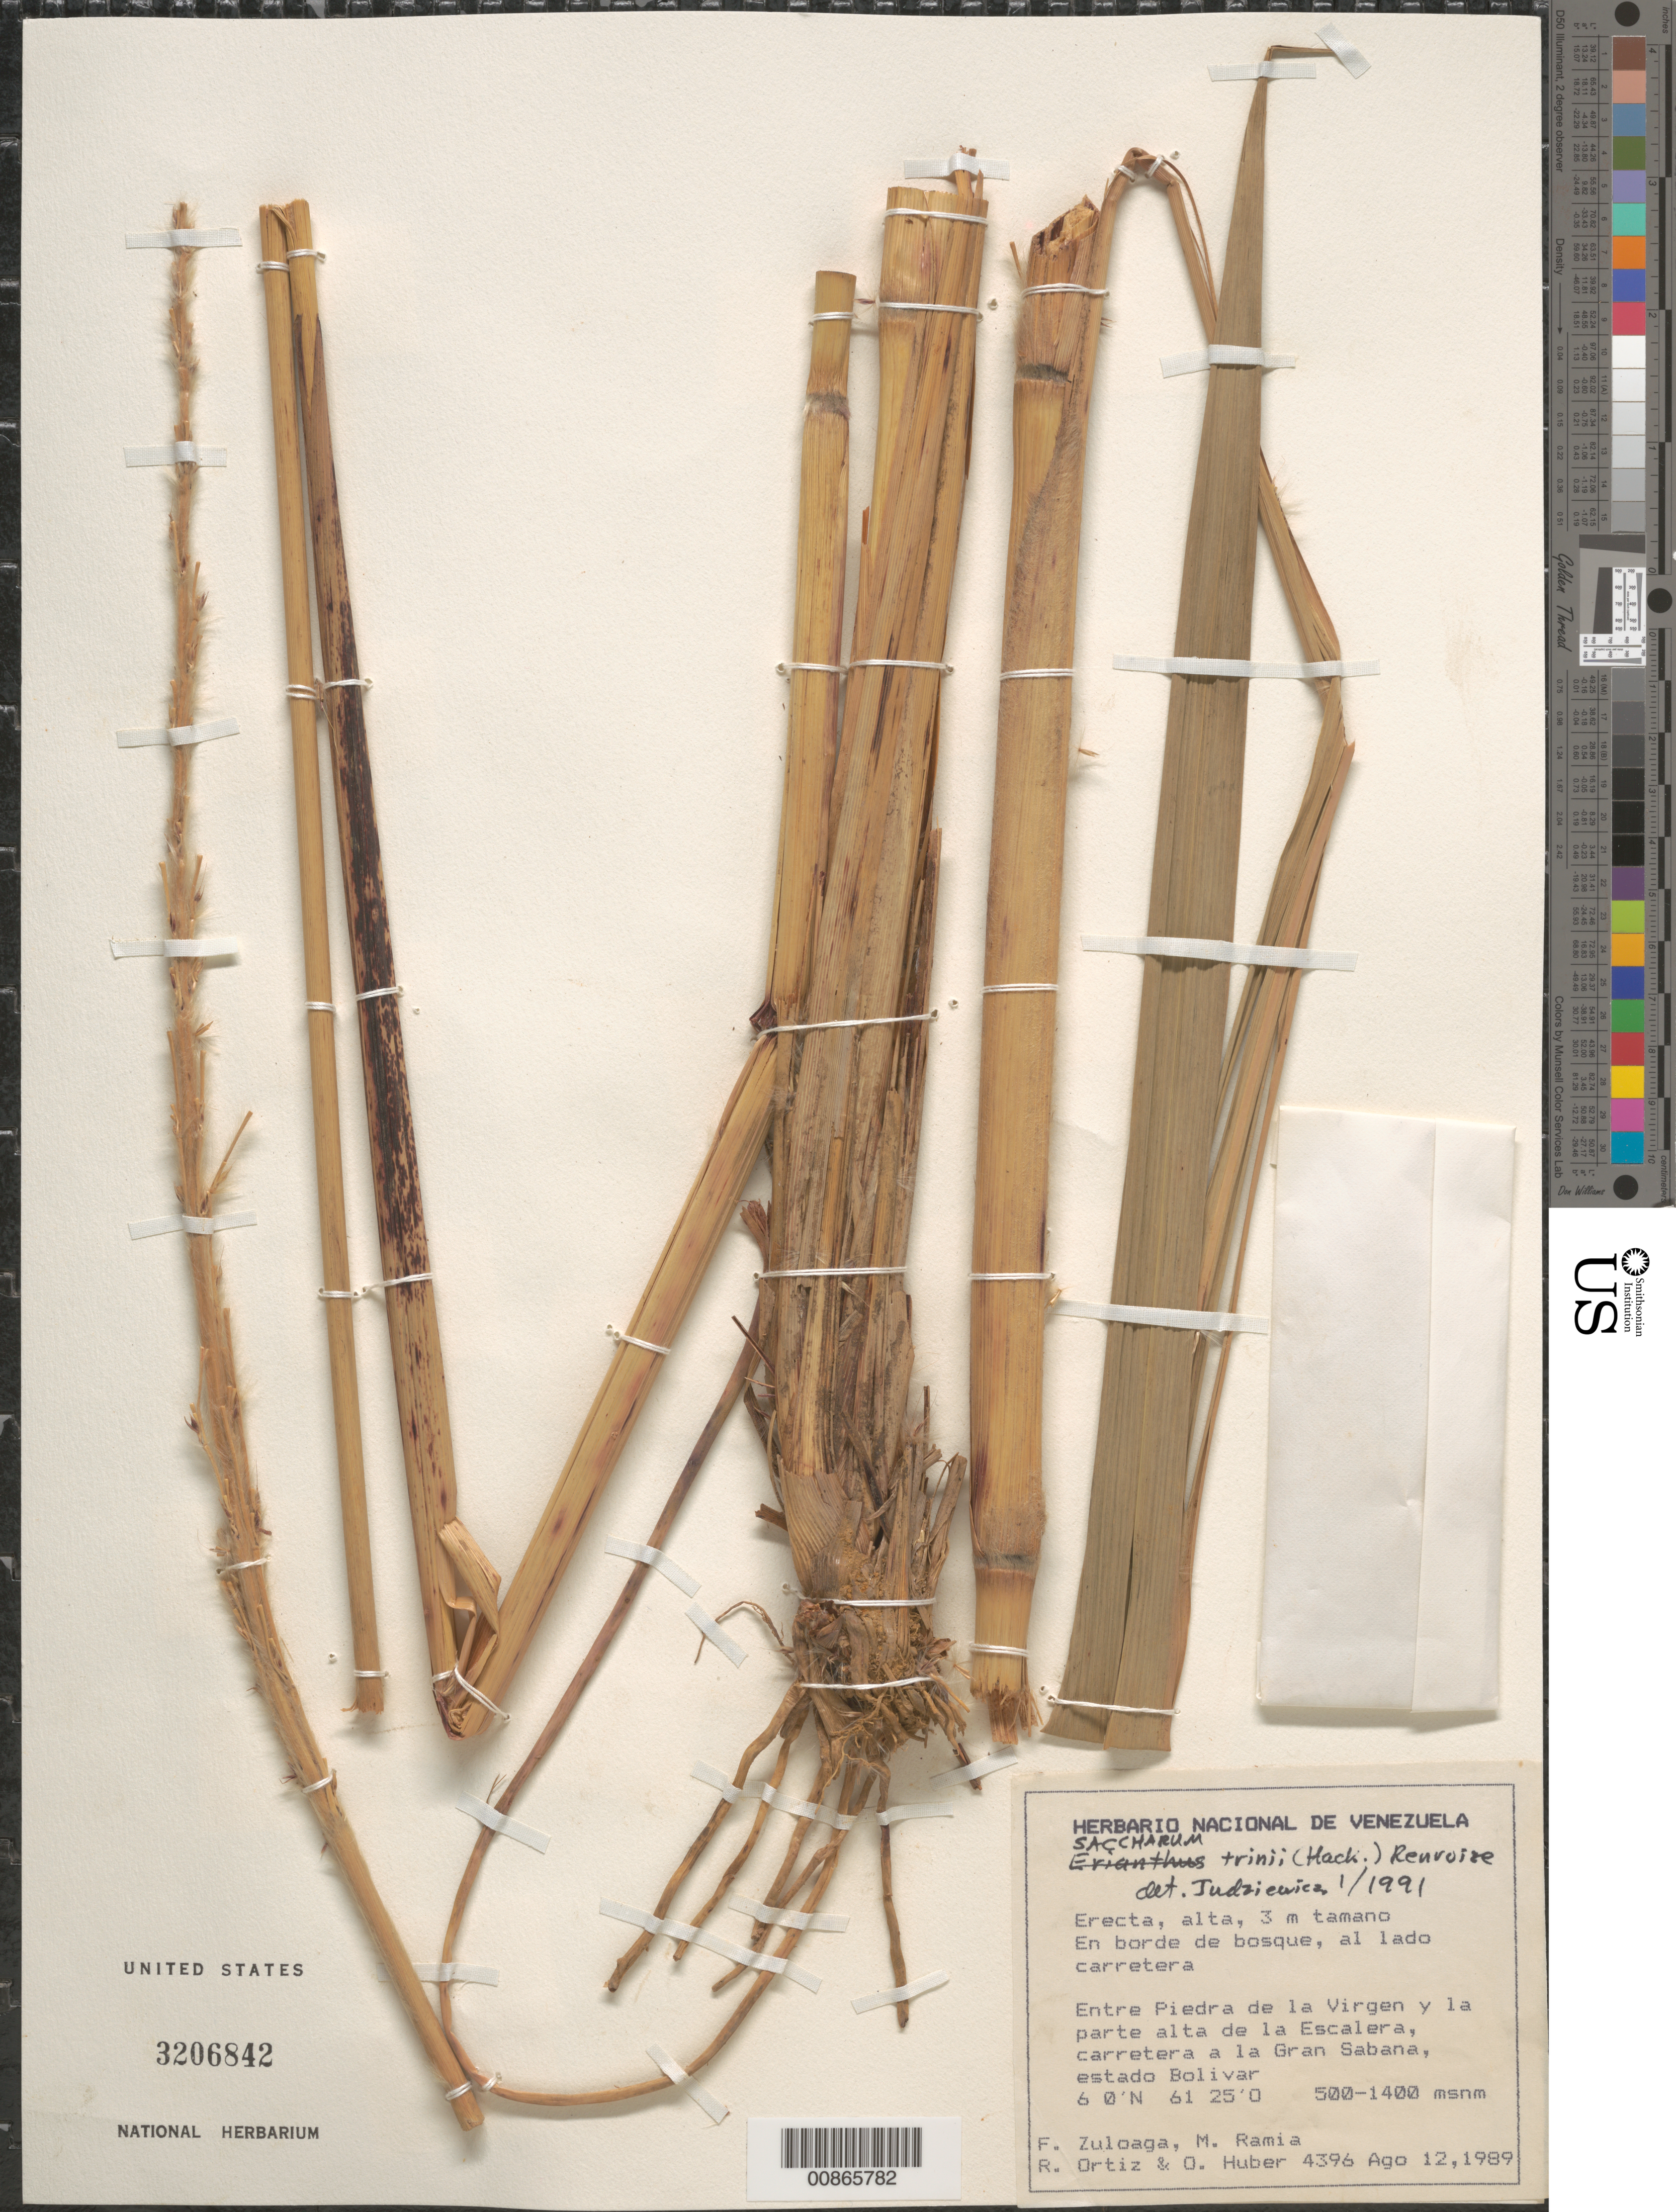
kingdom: Plantae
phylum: Tracheophyta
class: Liliopsida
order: Poales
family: Poaceae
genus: Erianthus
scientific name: Erianthus trinii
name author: Hack.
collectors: F. O. Zuloaga, M. Ramia, R. Ortíz & O. Huber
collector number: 4396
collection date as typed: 12-Aug-89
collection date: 1989-08-12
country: Venezuela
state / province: Bolívar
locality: Gran Sabana, entre Piedra de la Virgen y la parte alta de la Escalera, carretera a la Gran Sabana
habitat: Edge of forest, roadside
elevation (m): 500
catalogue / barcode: US 3206842